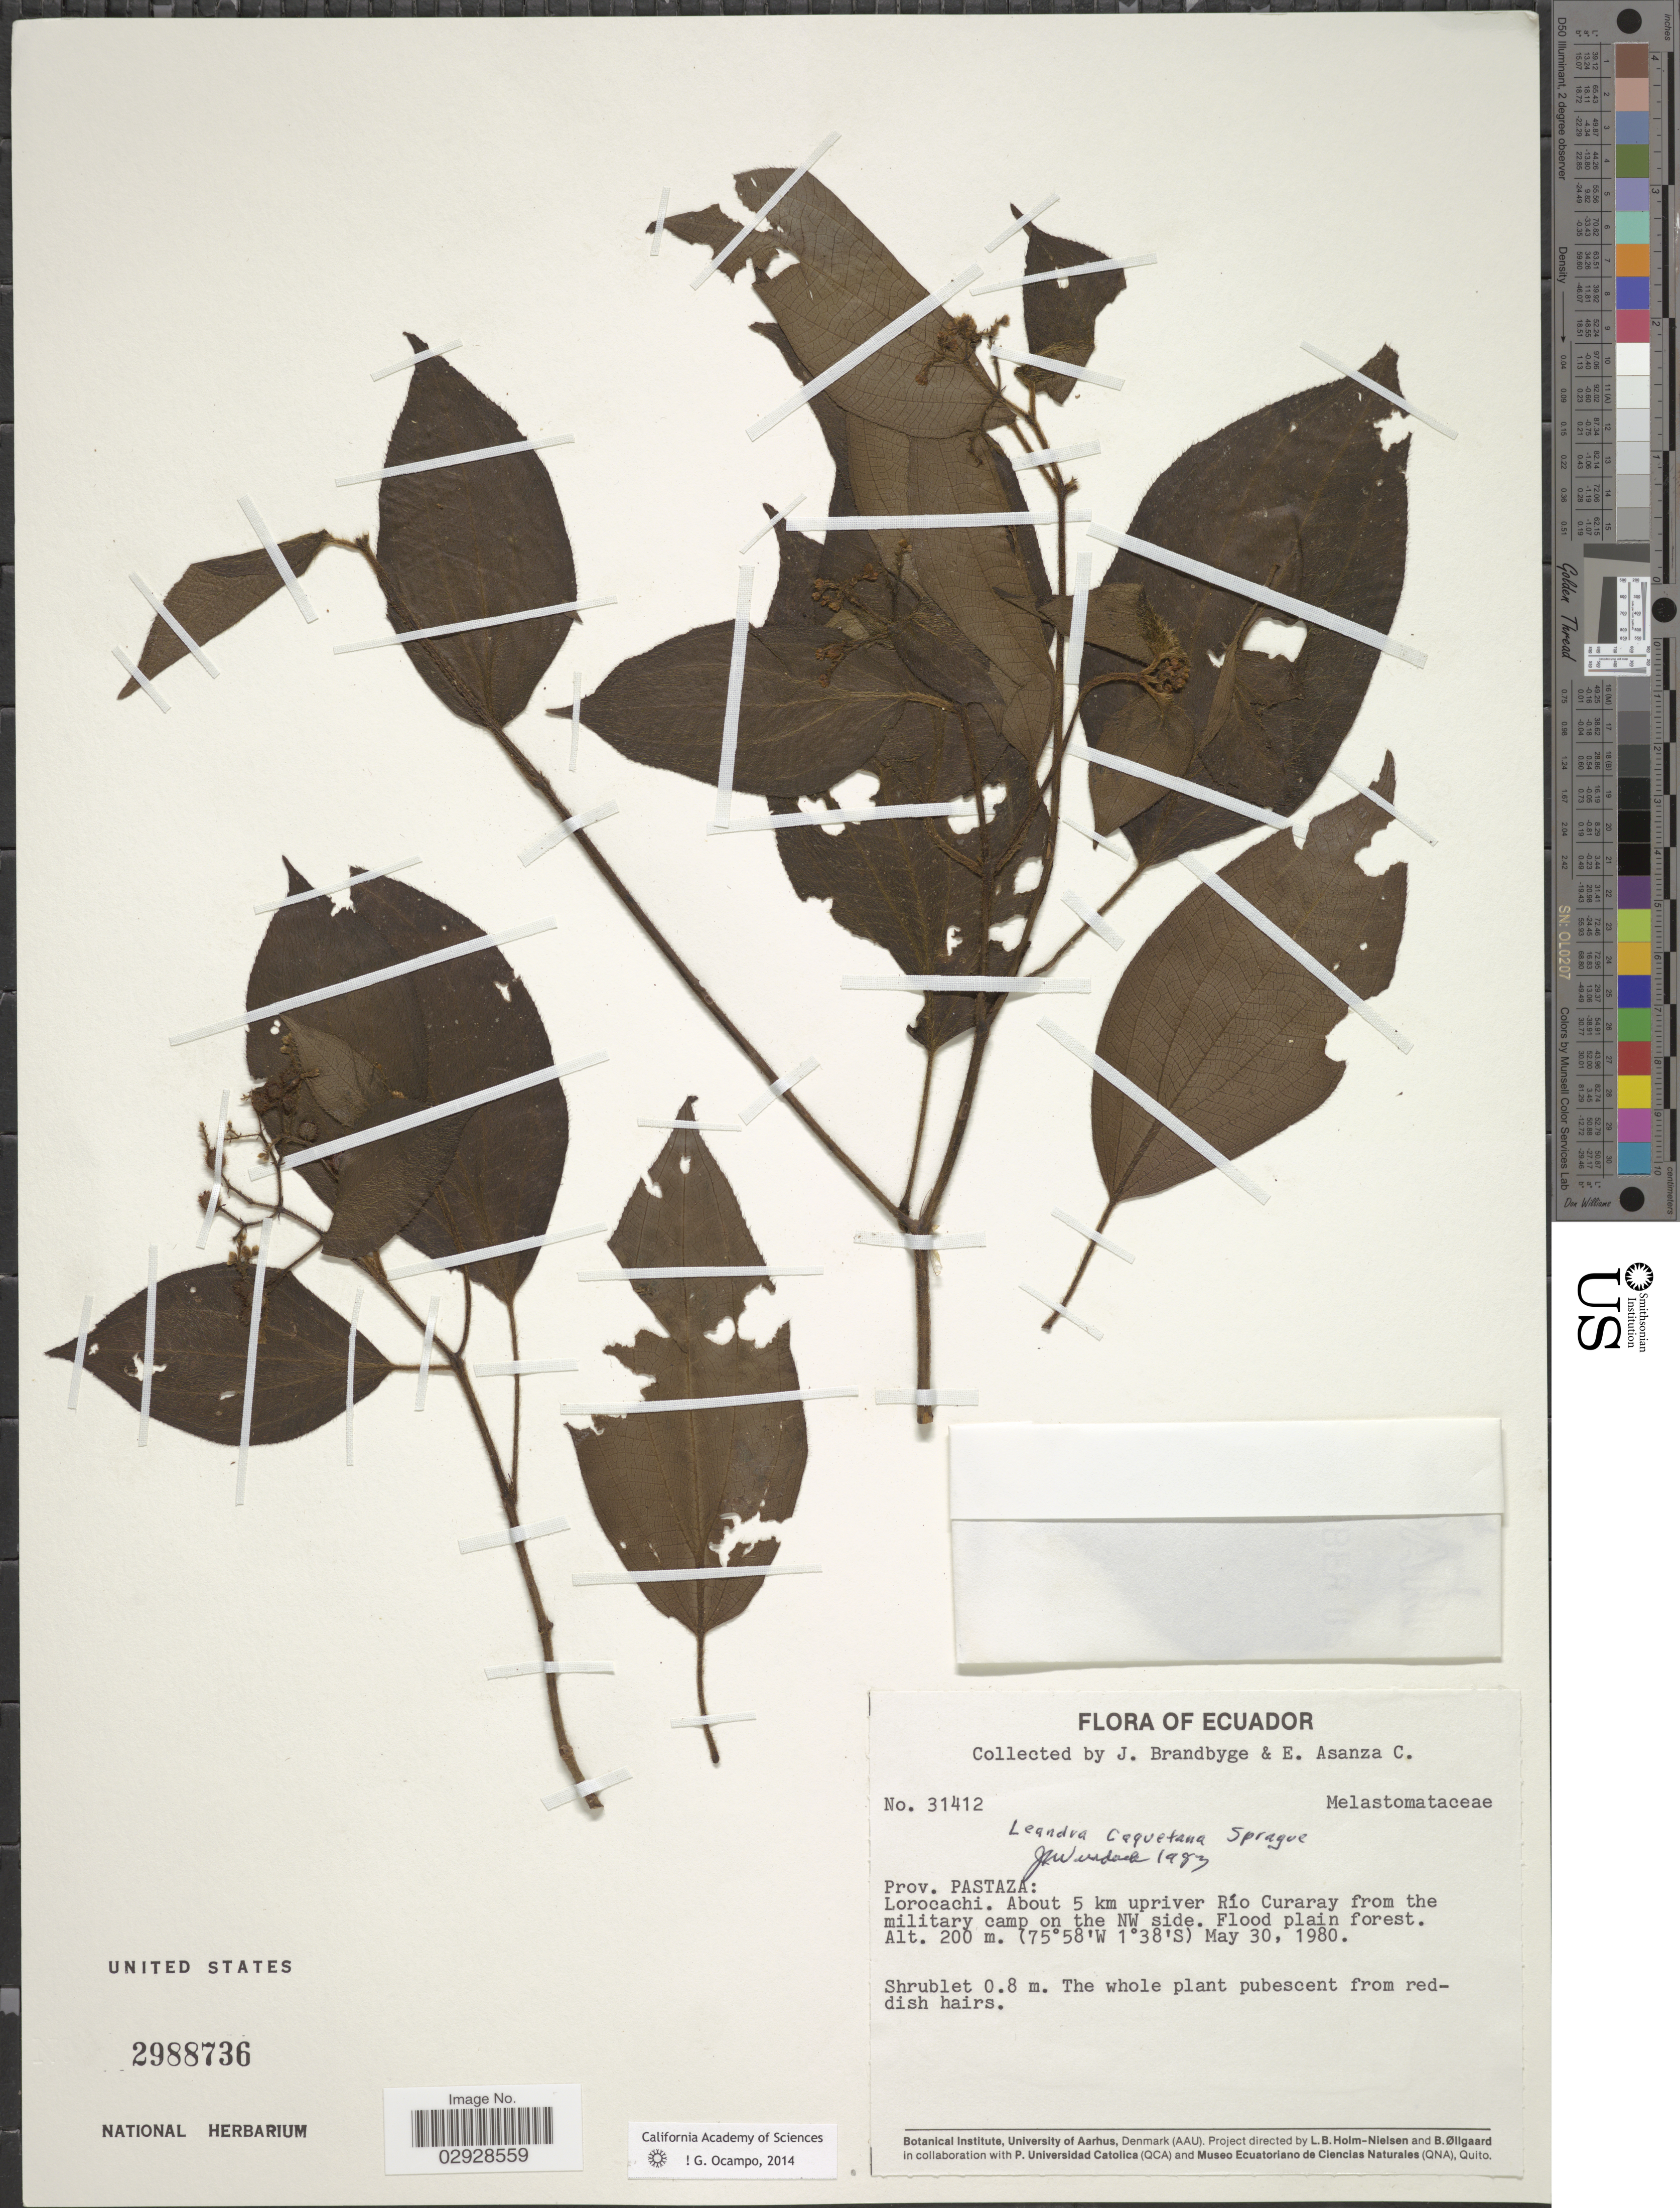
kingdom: Plantae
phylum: Tracheophyta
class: Magnoliopsida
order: Myrtales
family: Melastomataceae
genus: Leandra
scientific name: Leandra caquetana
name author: Sprague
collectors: J. Brandbyge & E. Asanza C.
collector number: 31412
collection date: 1980-05-30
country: Ecuador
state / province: Pastaza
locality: Lorocachi. Abotu 5 km upriver Río Curaray from the military camp on the NW side.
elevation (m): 200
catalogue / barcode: US 2988736